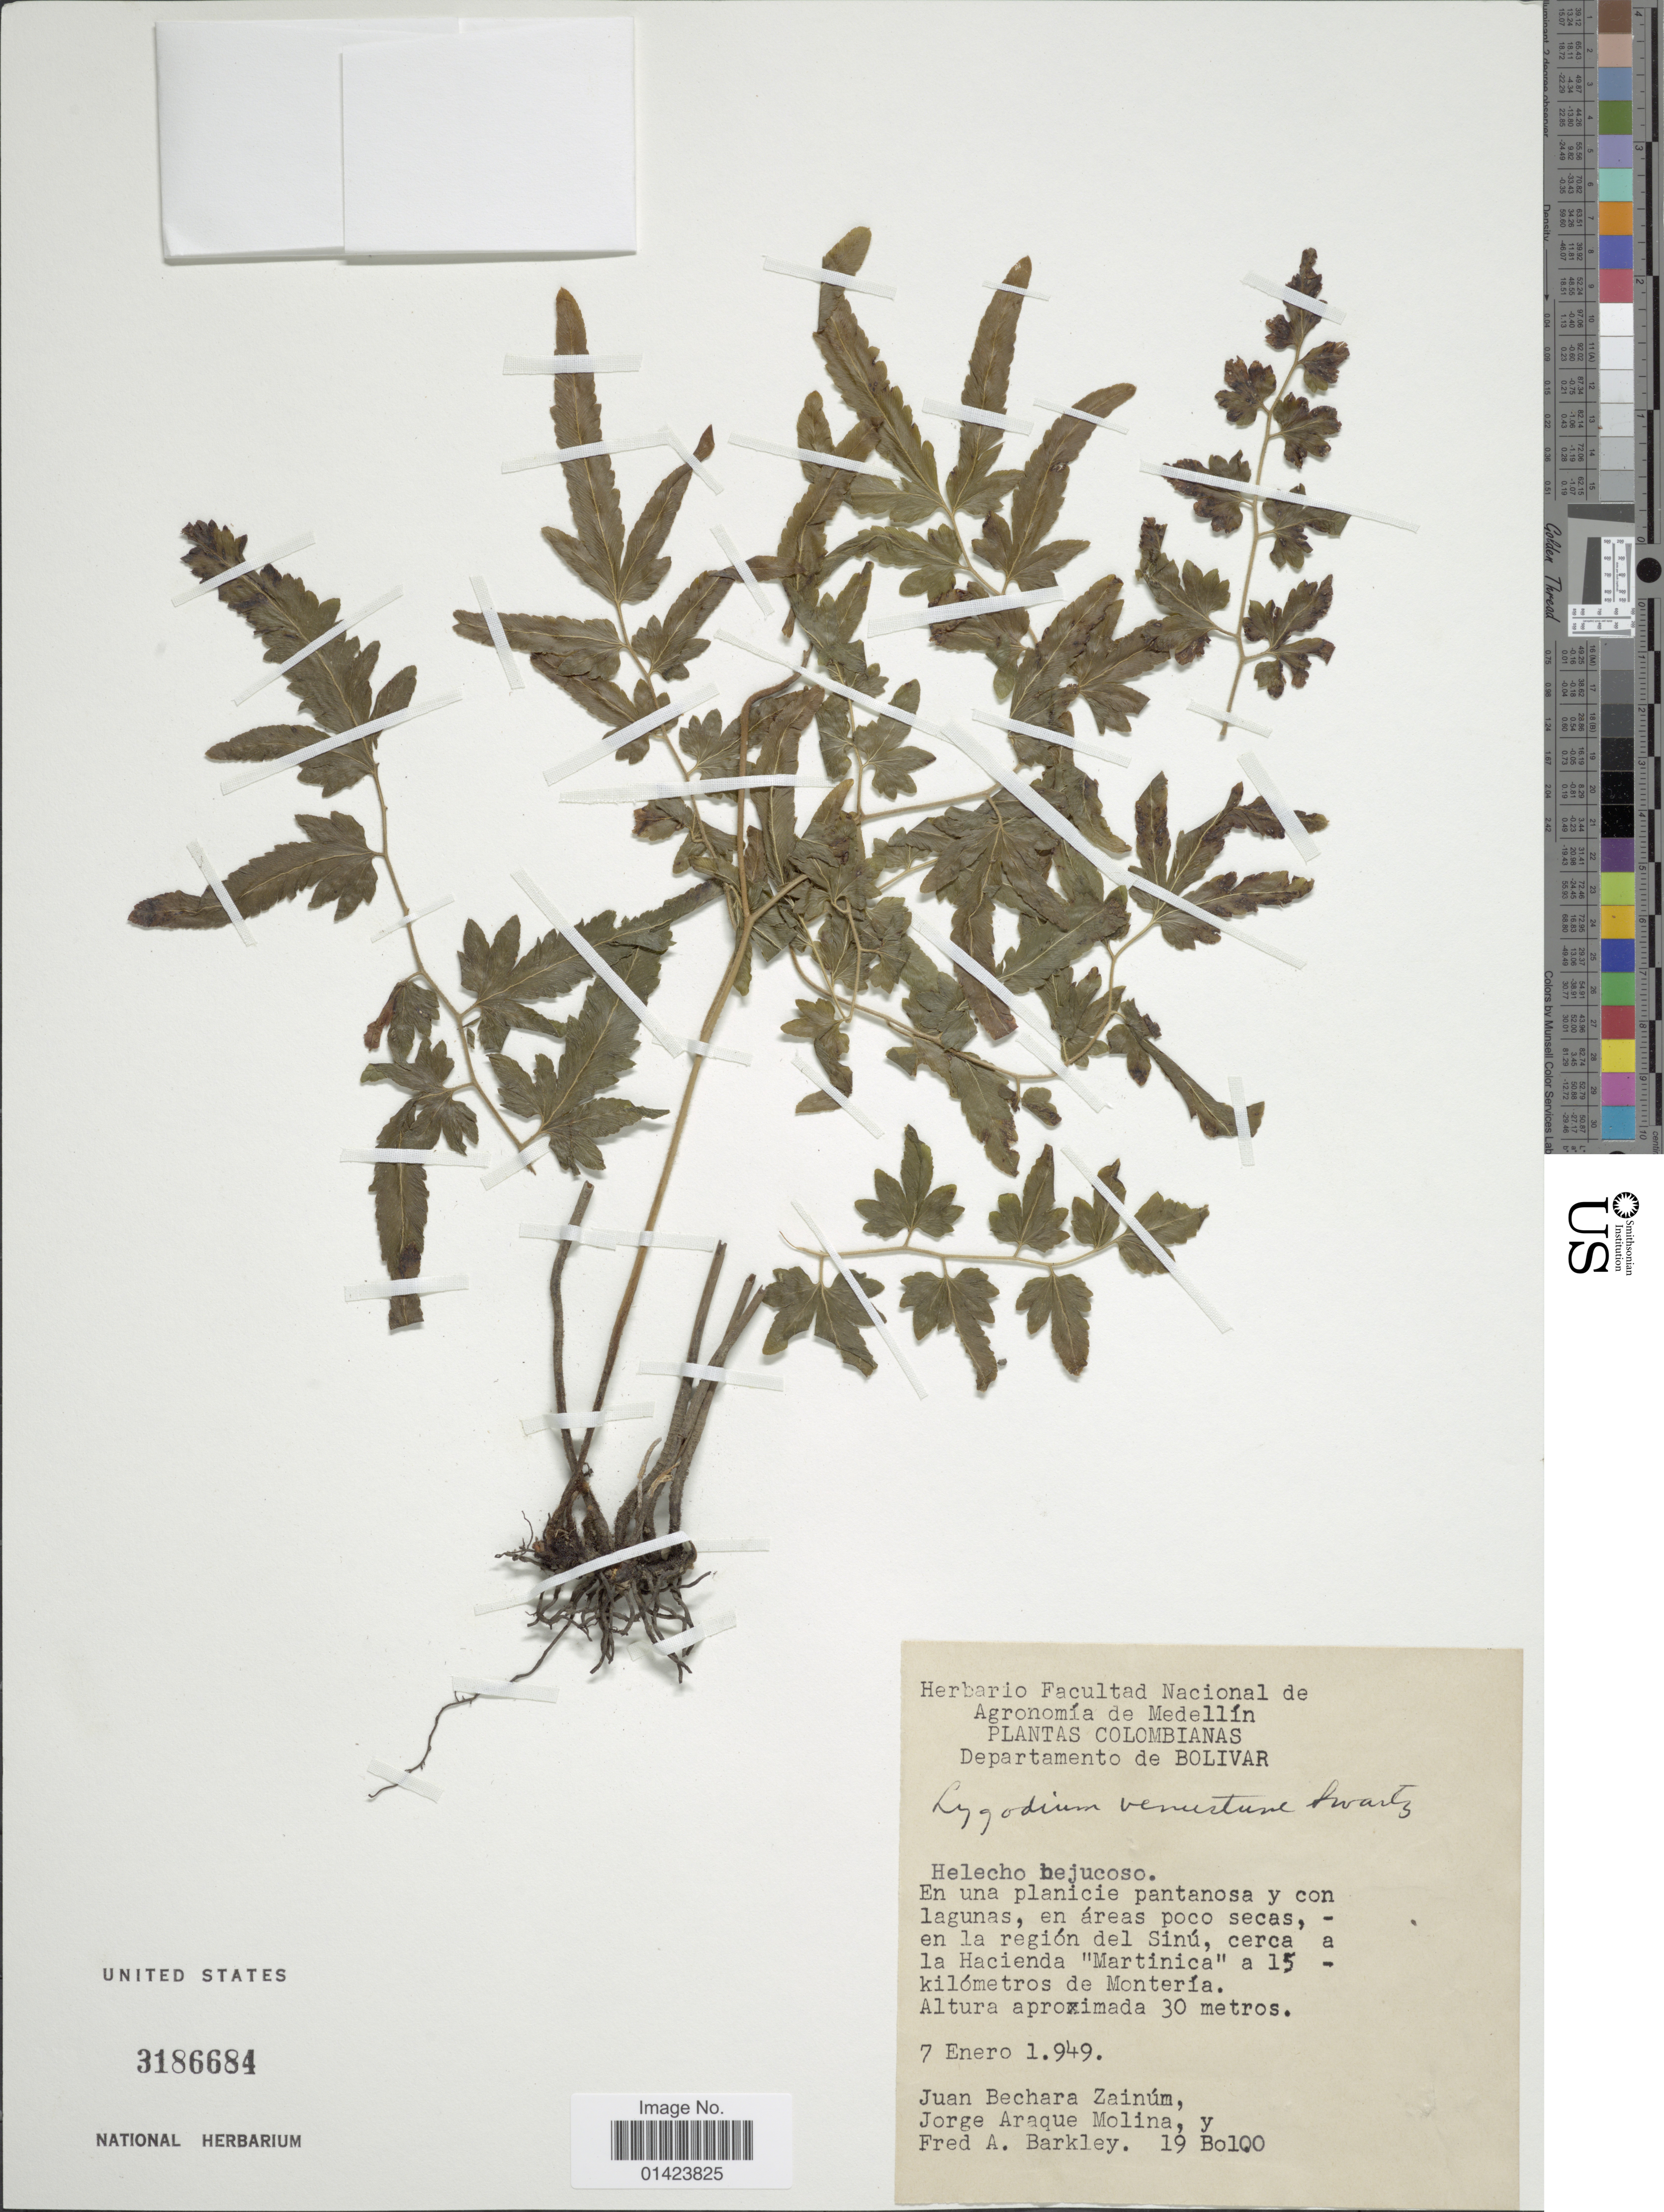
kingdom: Plantae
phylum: Tracheophyta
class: Polypodiopsida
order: Schizaeales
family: Lygodiaceae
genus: Lygodium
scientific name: Lygodium venustum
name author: Sw.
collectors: J. Zainúm, J. A. Molina & F. A. Barkley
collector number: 19Bo1Q0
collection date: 1949-01-07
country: Colombia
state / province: Bolívar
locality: Departamento de Bolivar, en una planicie pantanosa y con lagunas, áreas poco secas, en la region del Sinú, cerca a Hacienda "Martinica" a 15 kilometros de Monteria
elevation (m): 30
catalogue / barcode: US 3186684